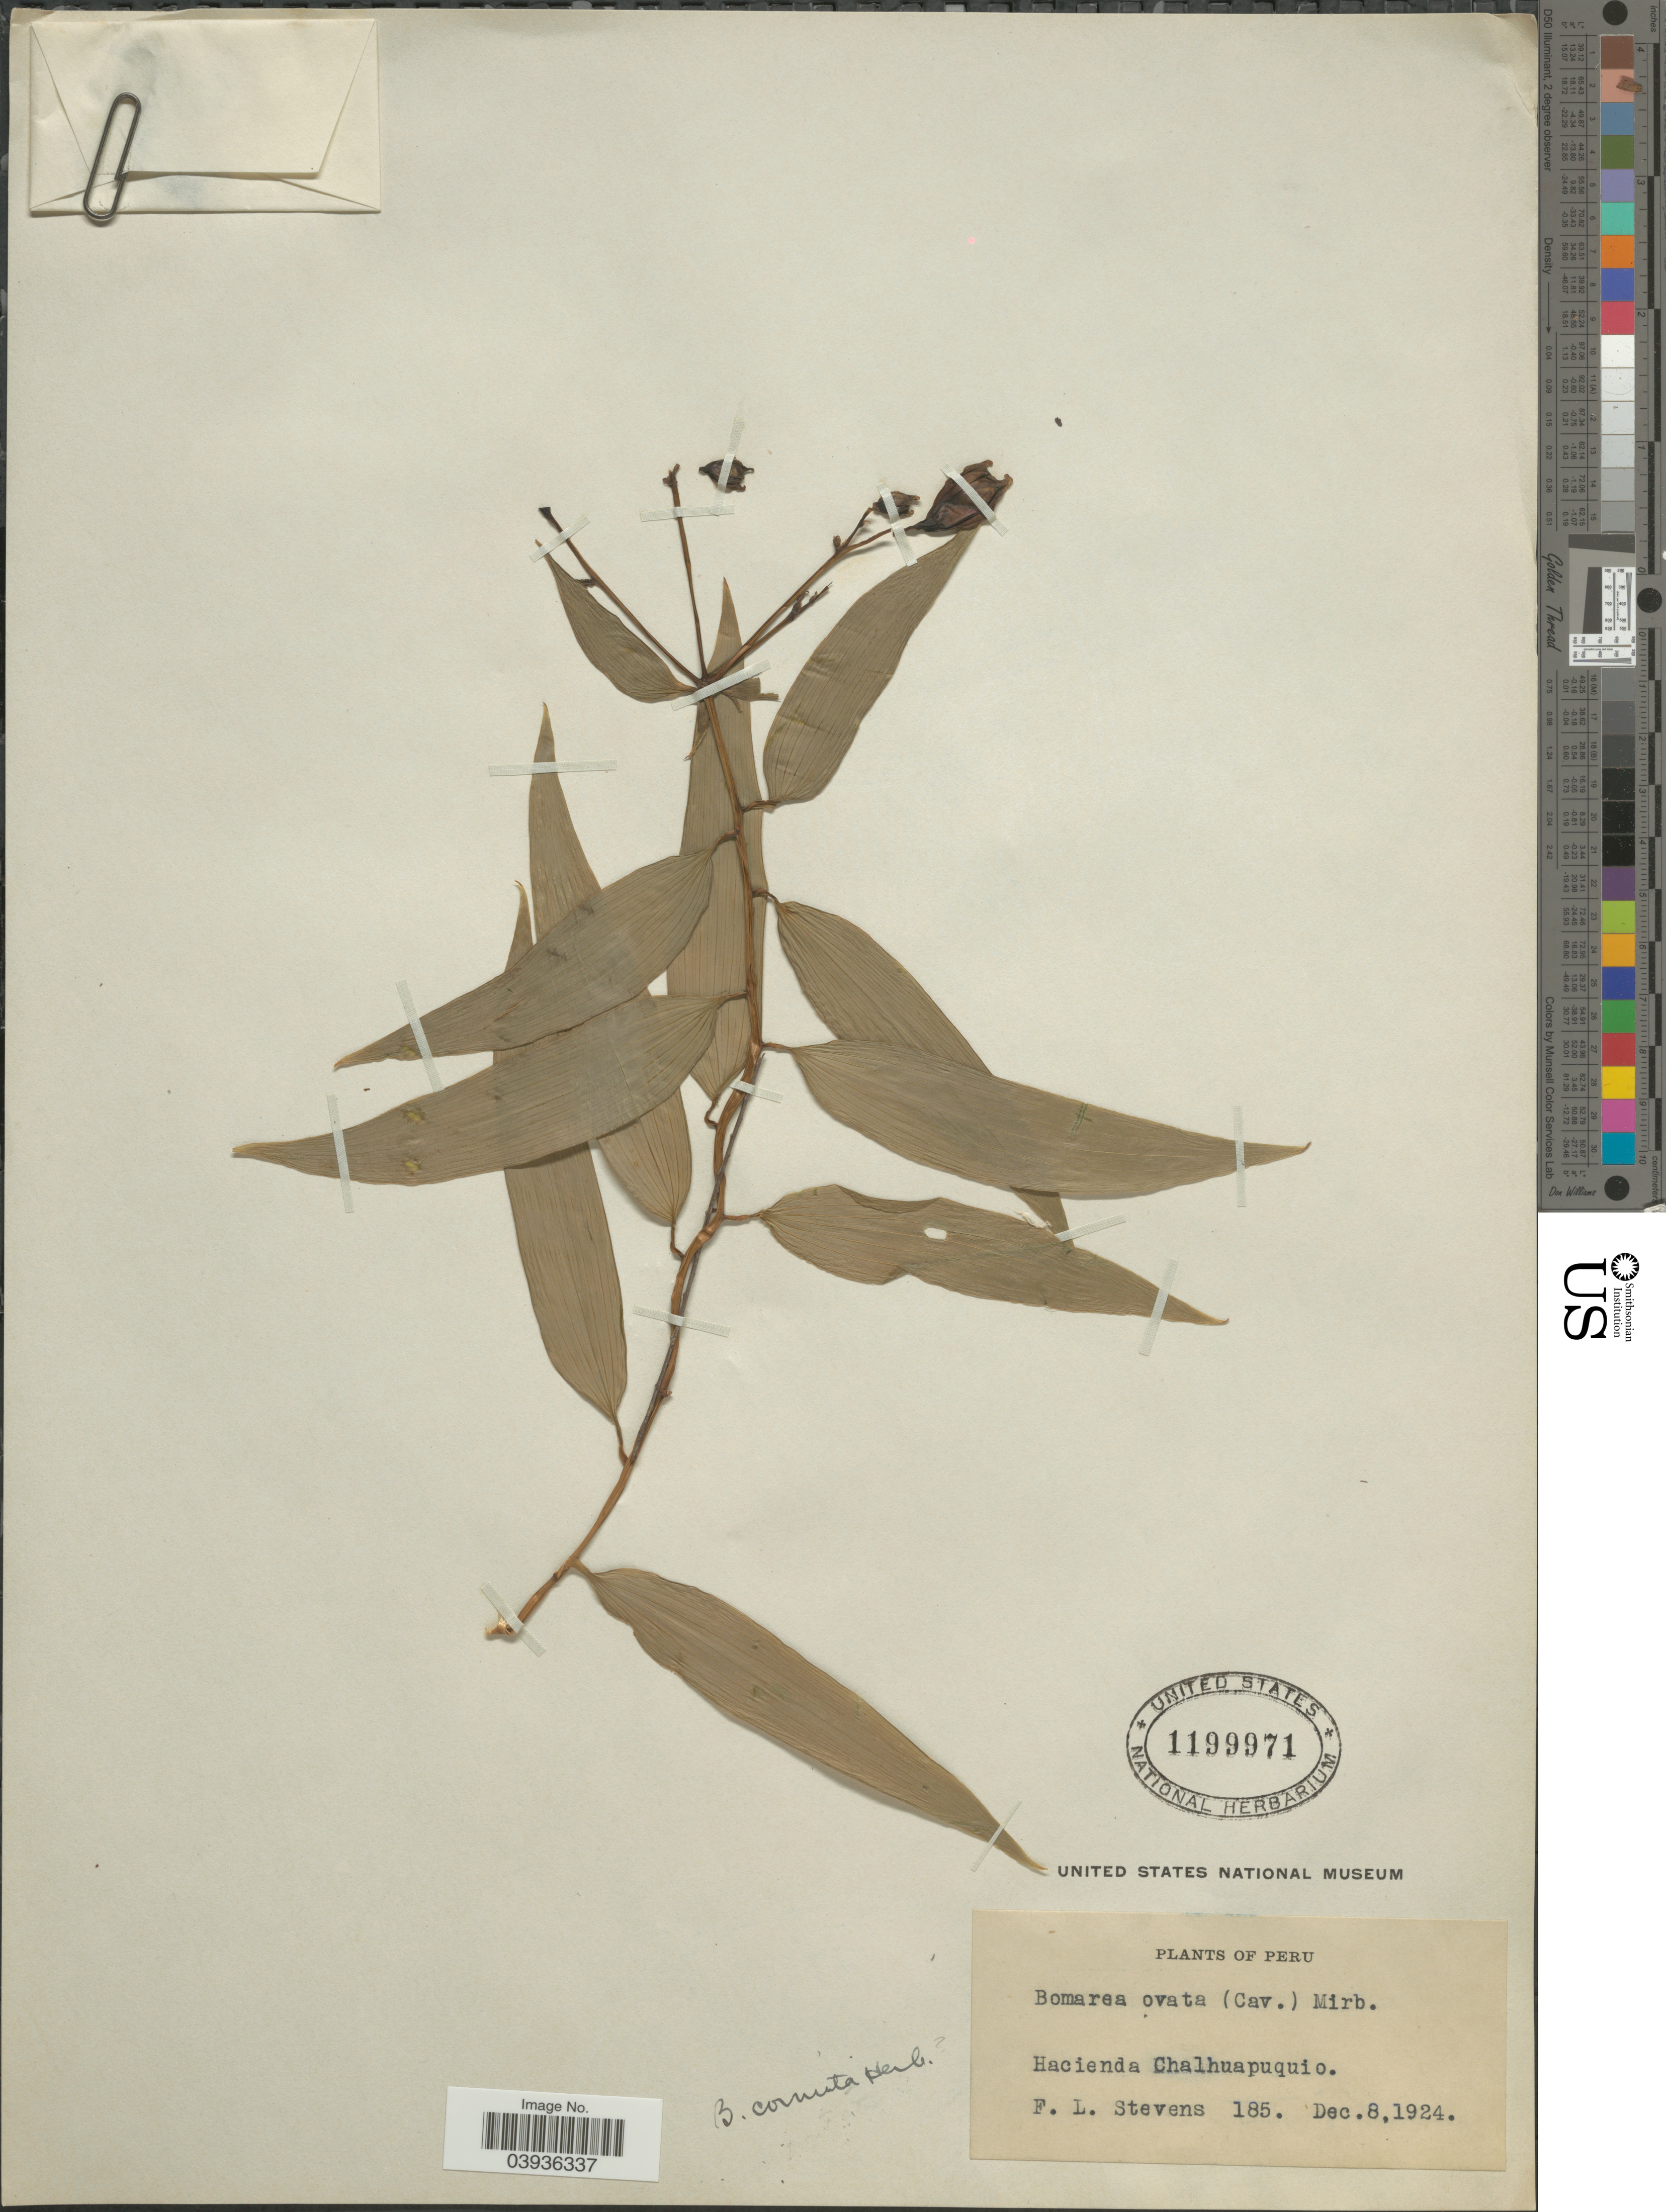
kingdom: Plantae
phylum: Tracheophyta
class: Liliopsida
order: Liliales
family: Alstroemeriaceae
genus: Bomarea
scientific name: Bomarea cornuta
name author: Herb.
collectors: F. L. Stevens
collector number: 185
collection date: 1924-12-08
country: Peru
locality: Hacienda Chalhuapuquio.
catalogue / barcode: US 1199971